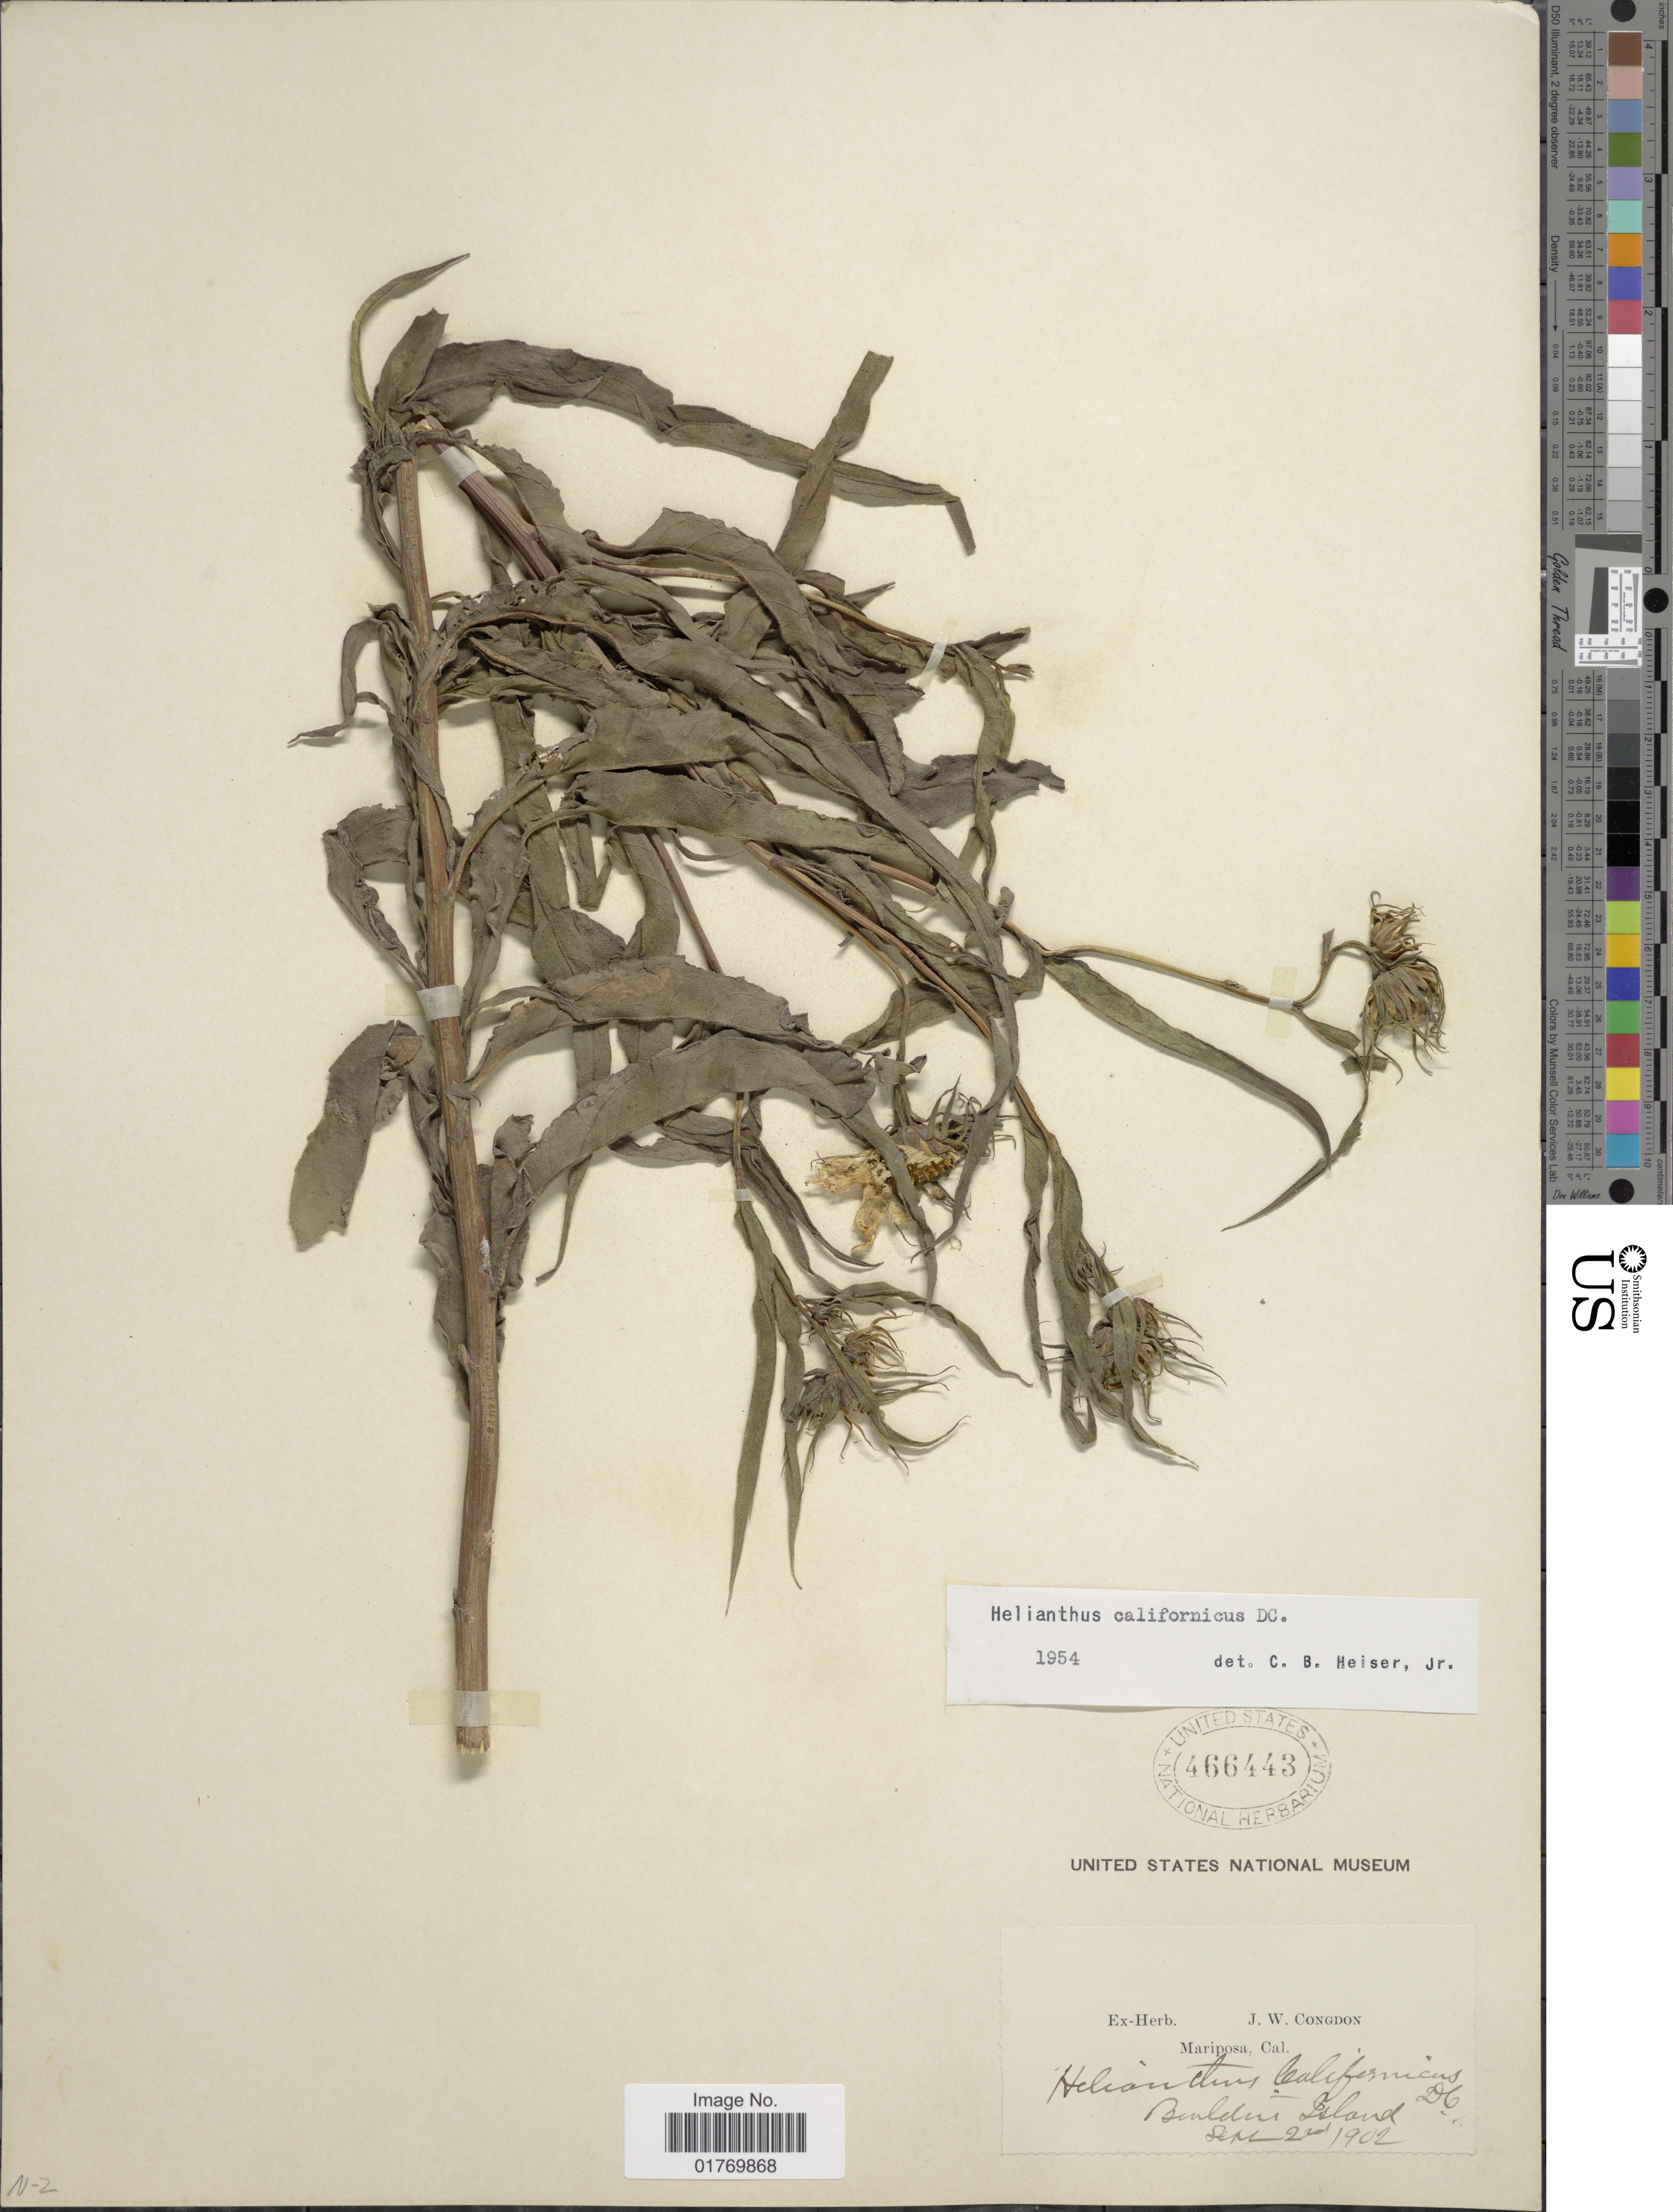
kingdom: Plantae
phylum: Tracheophyta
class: Magnoliopsida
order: Asterales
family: Asteraceae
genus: Helianthus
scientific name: Helianthus californicus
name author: DC.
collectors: J. W. Congdon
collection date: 1902-09-02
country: United States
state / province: California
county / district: Mariposa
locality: Mariposa, Cal., Bouldin Island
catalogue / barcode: US 466443